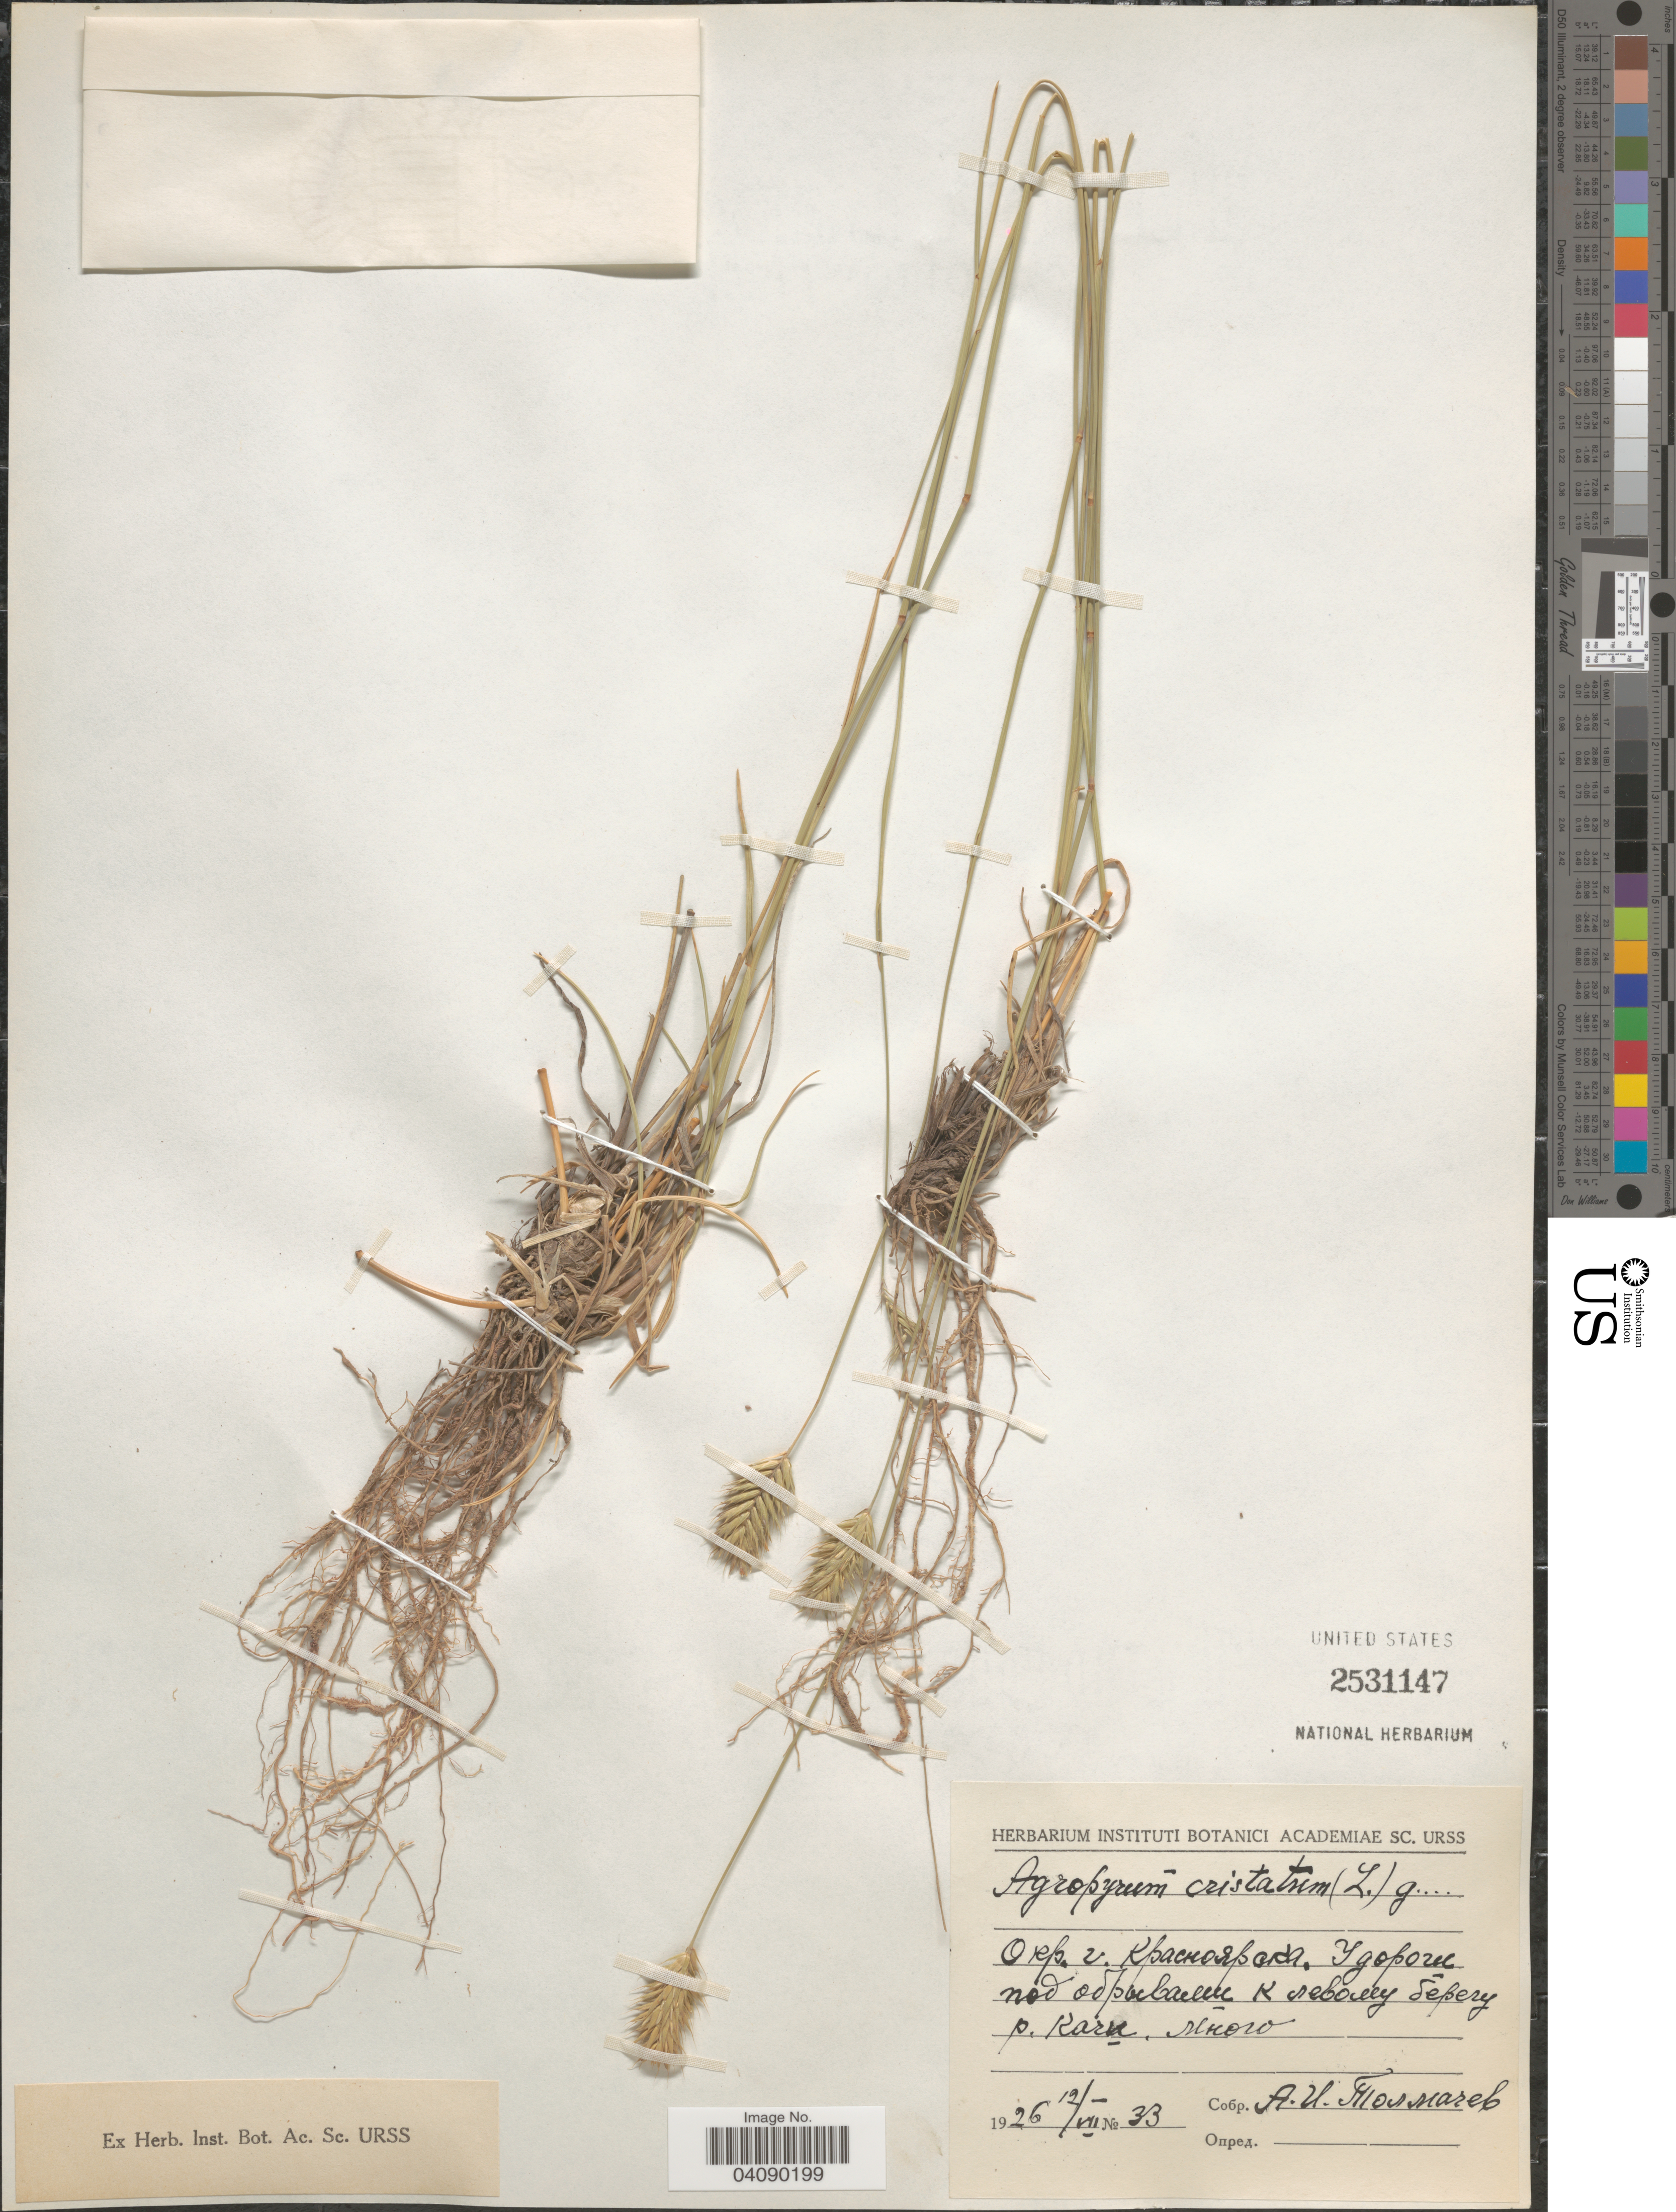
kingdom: Plantae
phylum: Tracheophyta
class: Liliopsida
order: Poales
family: Poaceae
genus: Agropyron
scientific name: Agropyron cristatum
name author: (L.) Gaertn.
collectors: A. Tolmachev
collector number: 33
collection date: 1926-07-12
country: Russian Federation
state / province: Krasnoyarsk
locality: Vicinity of city Krasnoyarsk, left shore of river Kacha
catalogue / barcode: US 2531147